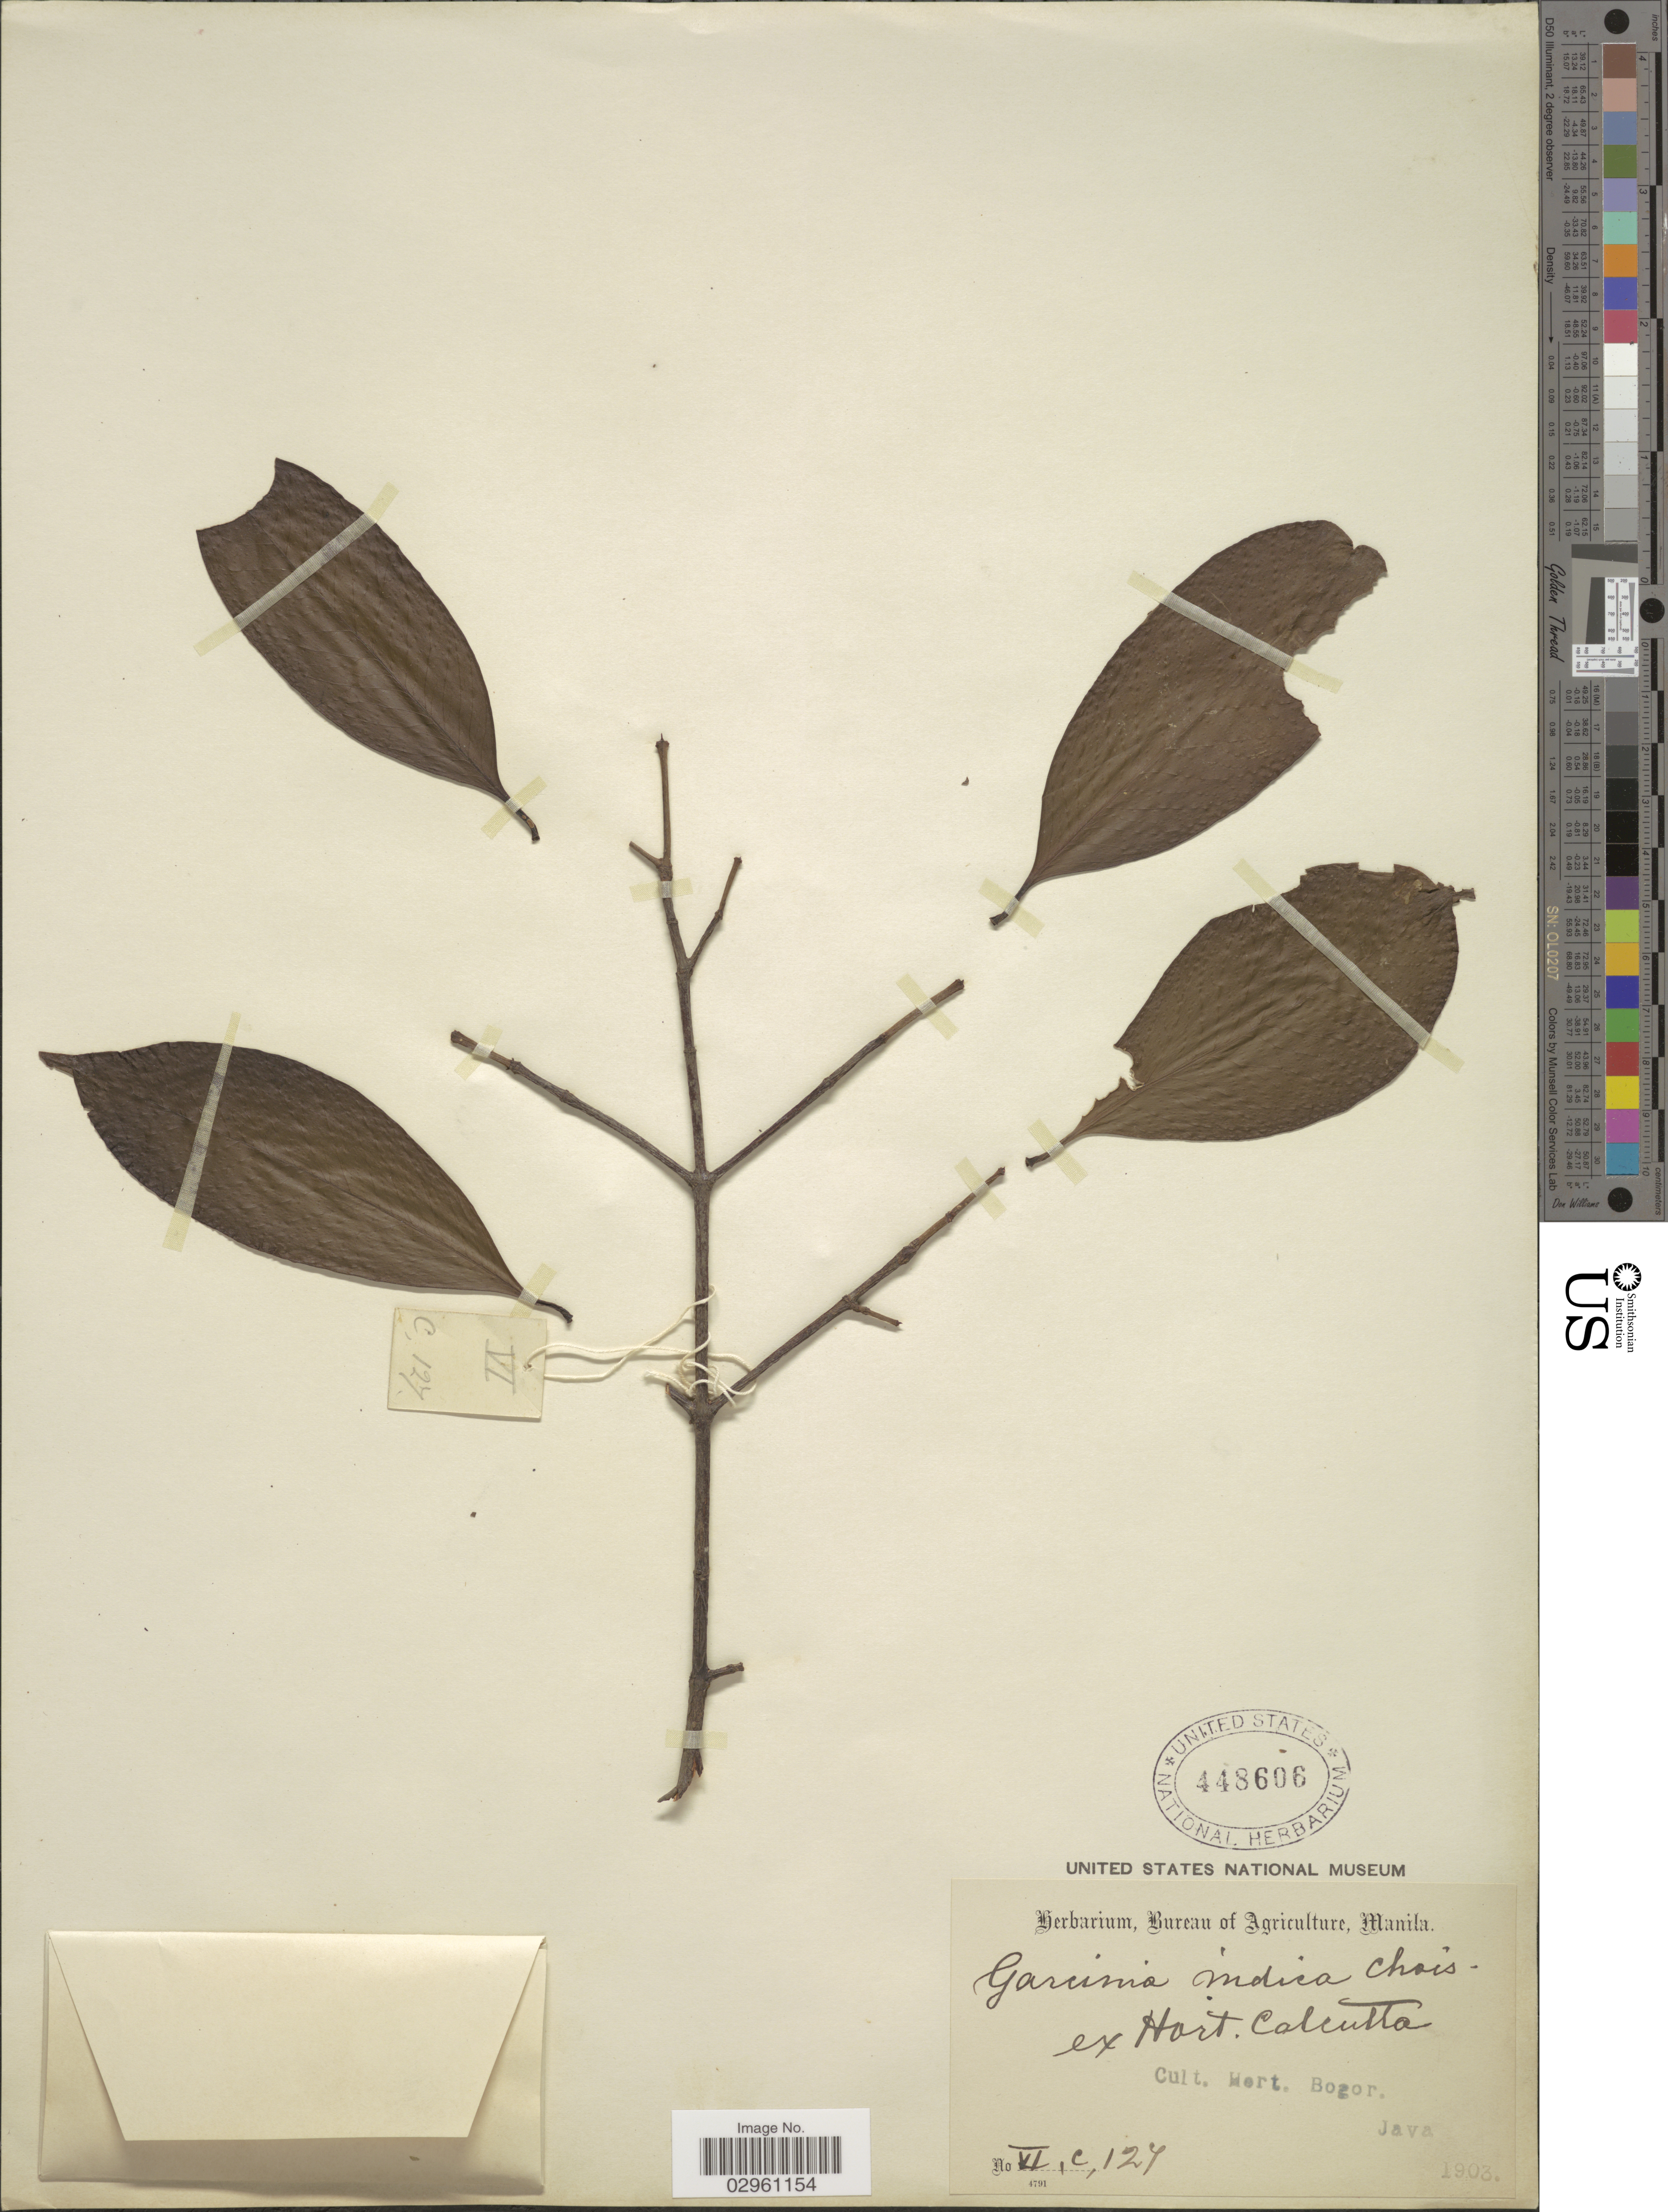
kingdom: Plantae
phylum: Tracheophyta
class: Magnoliopsida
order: Malpighiales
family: Clusiaceae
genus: Garcinia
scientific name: Garcinia indica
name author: (Thouars) Choisy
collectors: ex Herb. Bur. Agric. Manila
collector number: VI,C,127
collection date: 1903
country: Indonesia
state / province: Java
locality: Cult. Hort. Bogor. Java.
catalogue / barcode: US 448606